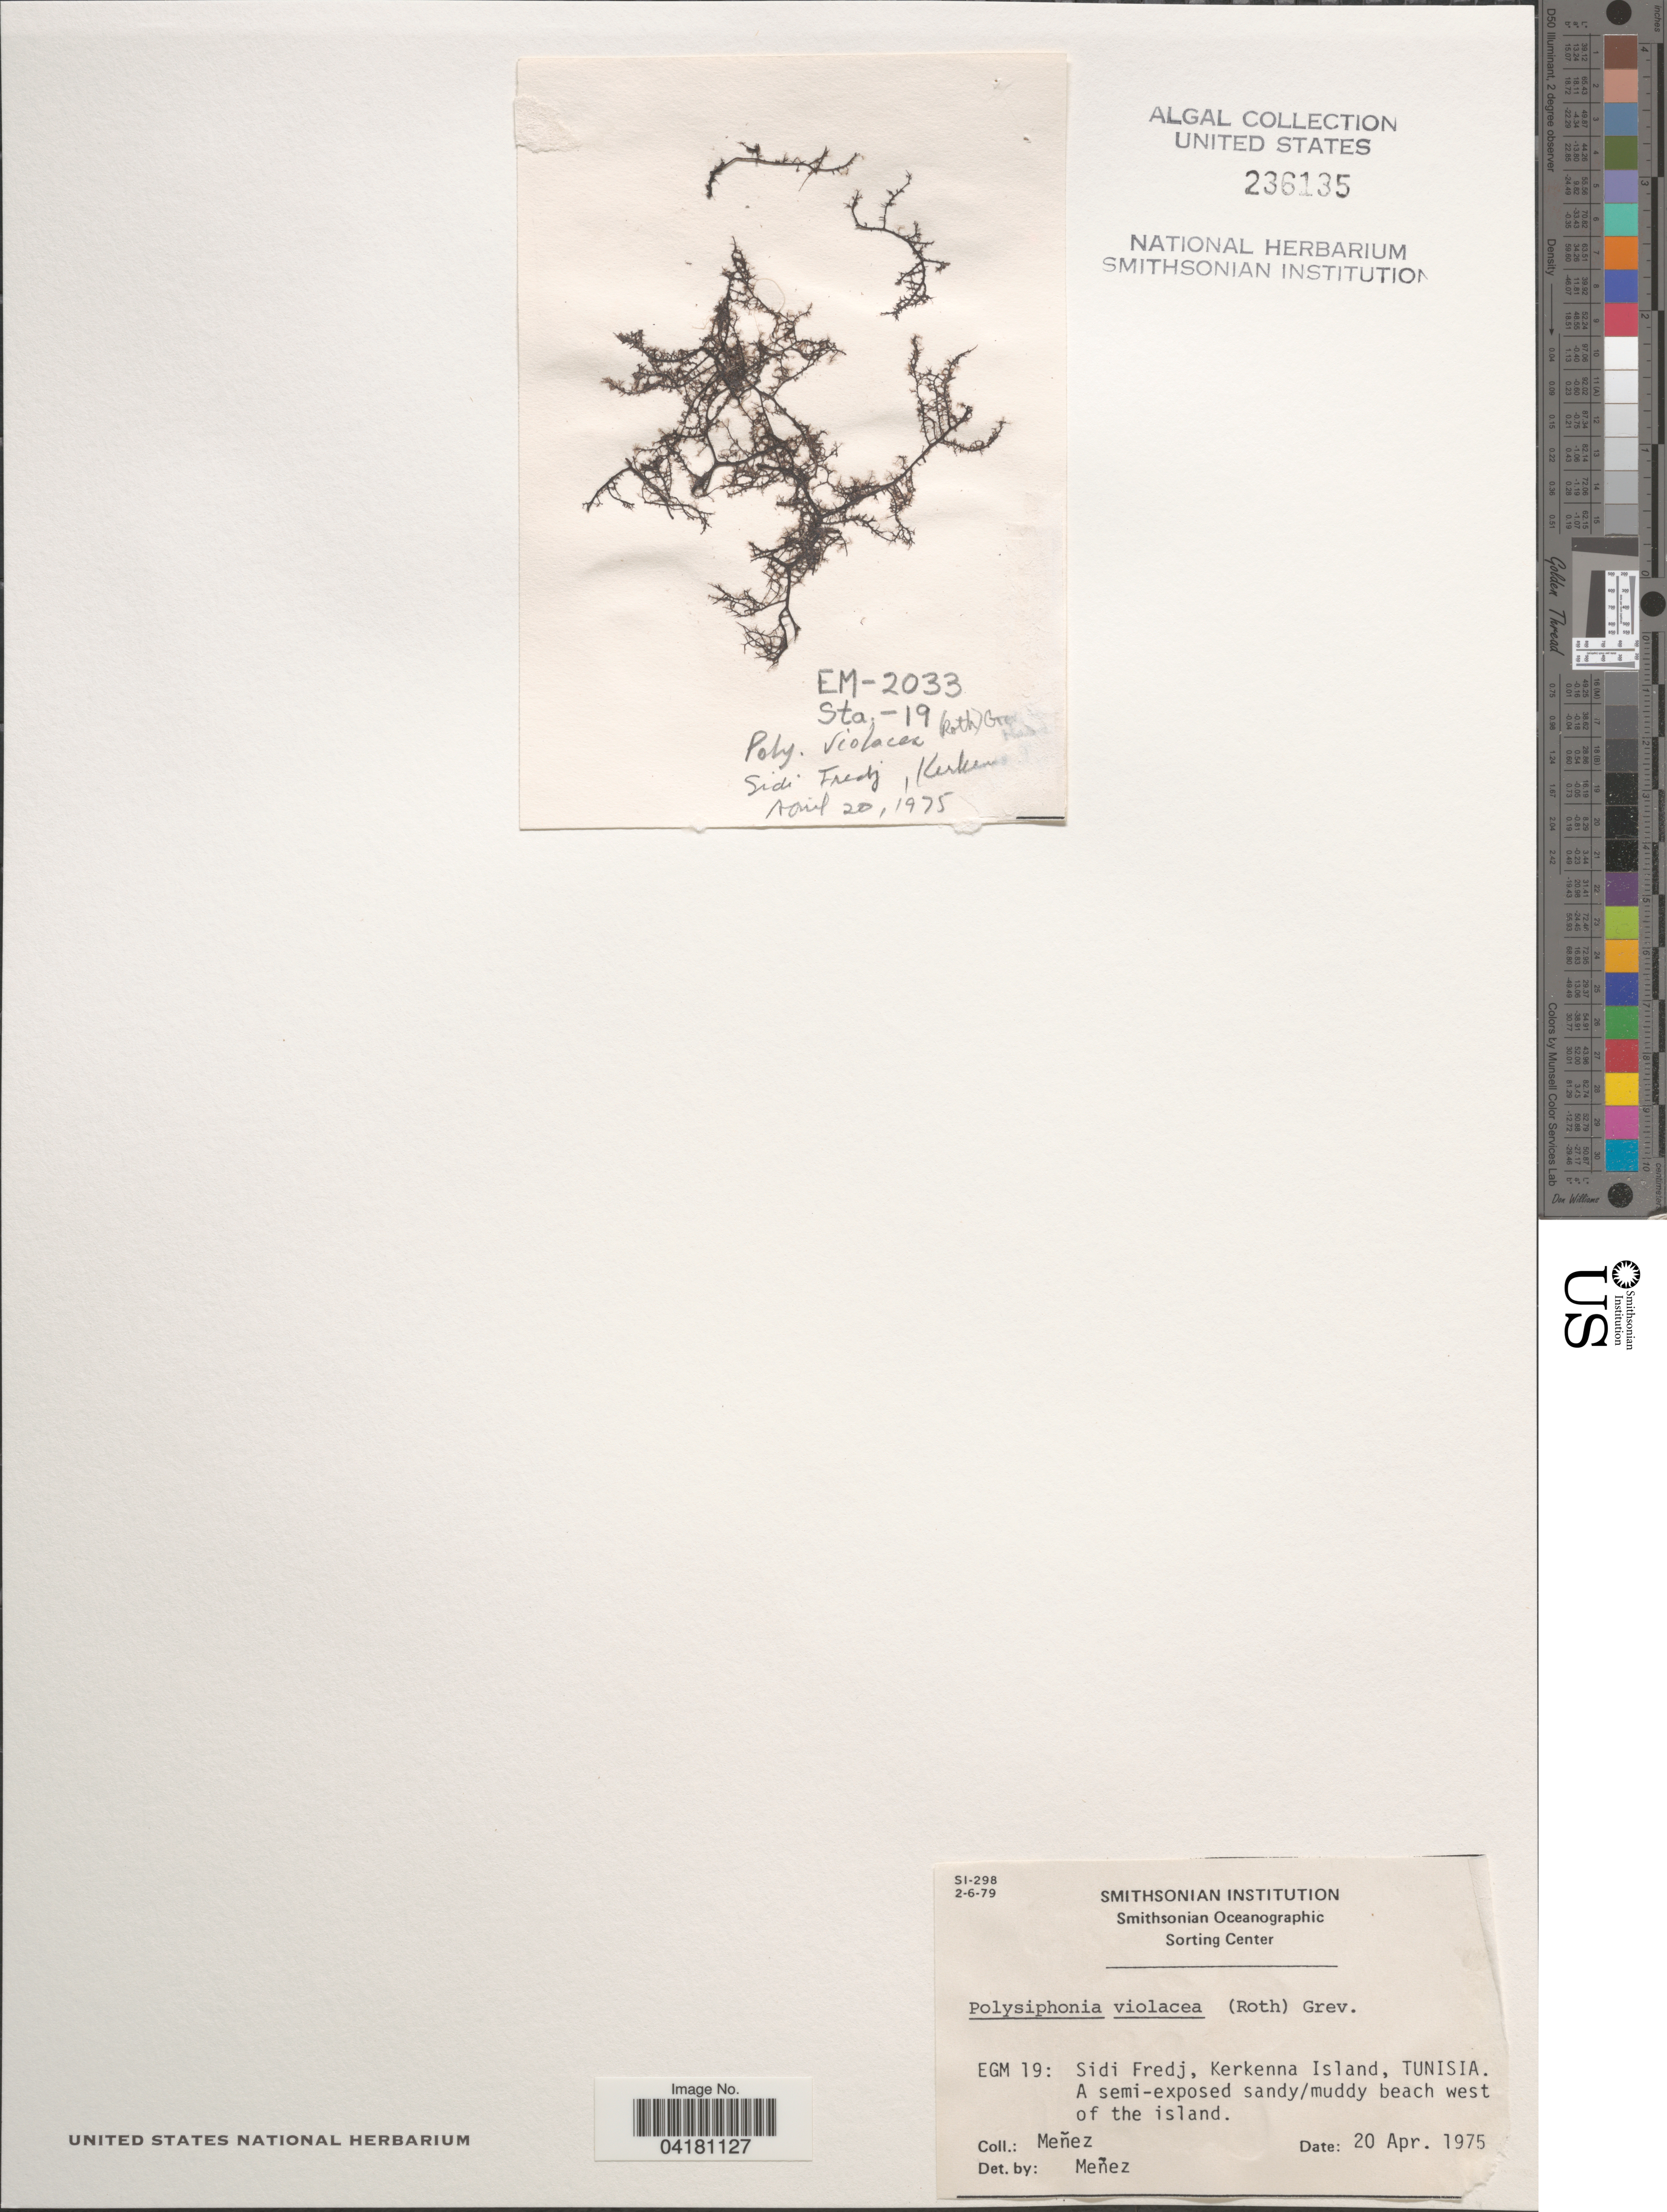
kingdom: Plantae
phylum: Rhodophyta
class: Florideophyceae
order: Ceramiales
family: Rhodomelaceae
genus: Vertebrata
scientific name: Vertebrata fucoides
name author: (Hudson) Kuntze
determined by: Algae name updating Project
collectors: Menez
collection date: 1975-04-20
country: Tunisia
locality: EGM 19: Sidi Fredj, Kerkenna Island. A semi-exposed sandy/muddy beach west of the island.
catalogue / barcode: US 236135